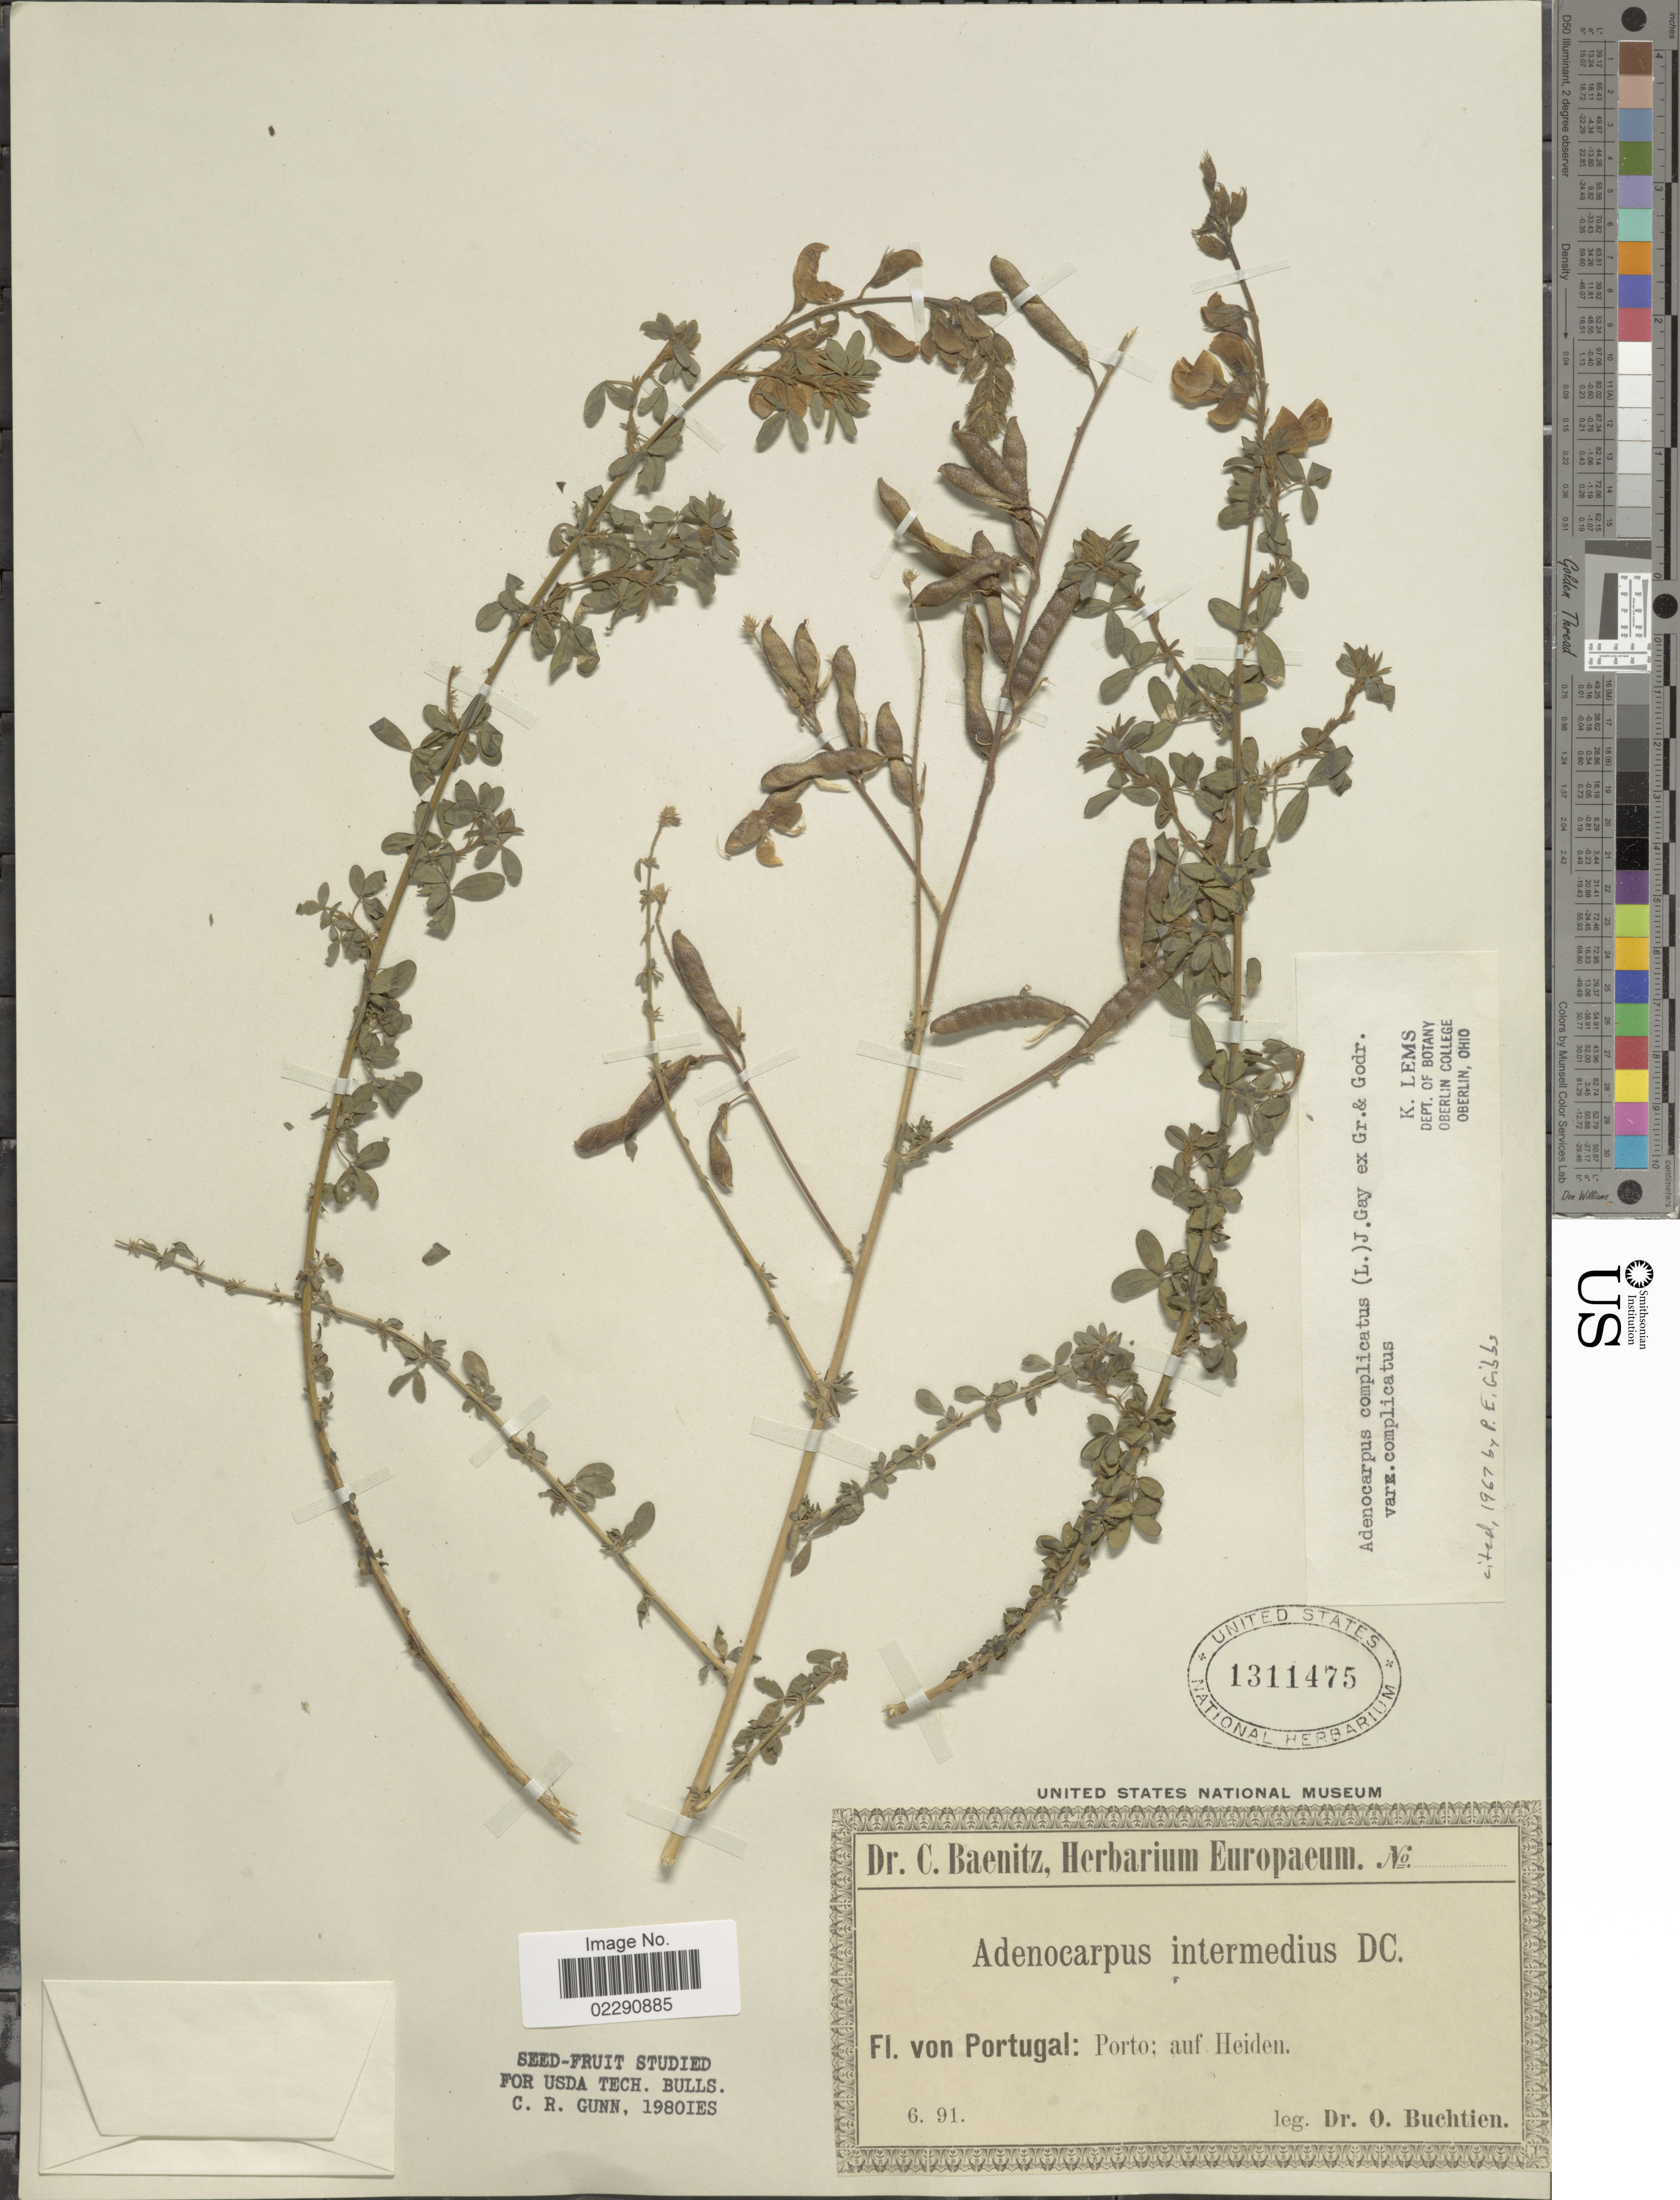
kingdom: Plantae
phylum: Tracheophyta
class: Magnoliopsida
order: Fabales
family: Fabaceae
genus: Adenocarpus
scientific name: Adenocarpus complicatus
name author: J. Gay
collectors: O. Buchtien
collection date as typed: Transcribed d/m/y: /6/91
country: Portugal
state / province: Porto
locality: Auf Heiden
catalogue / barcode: US 1311475